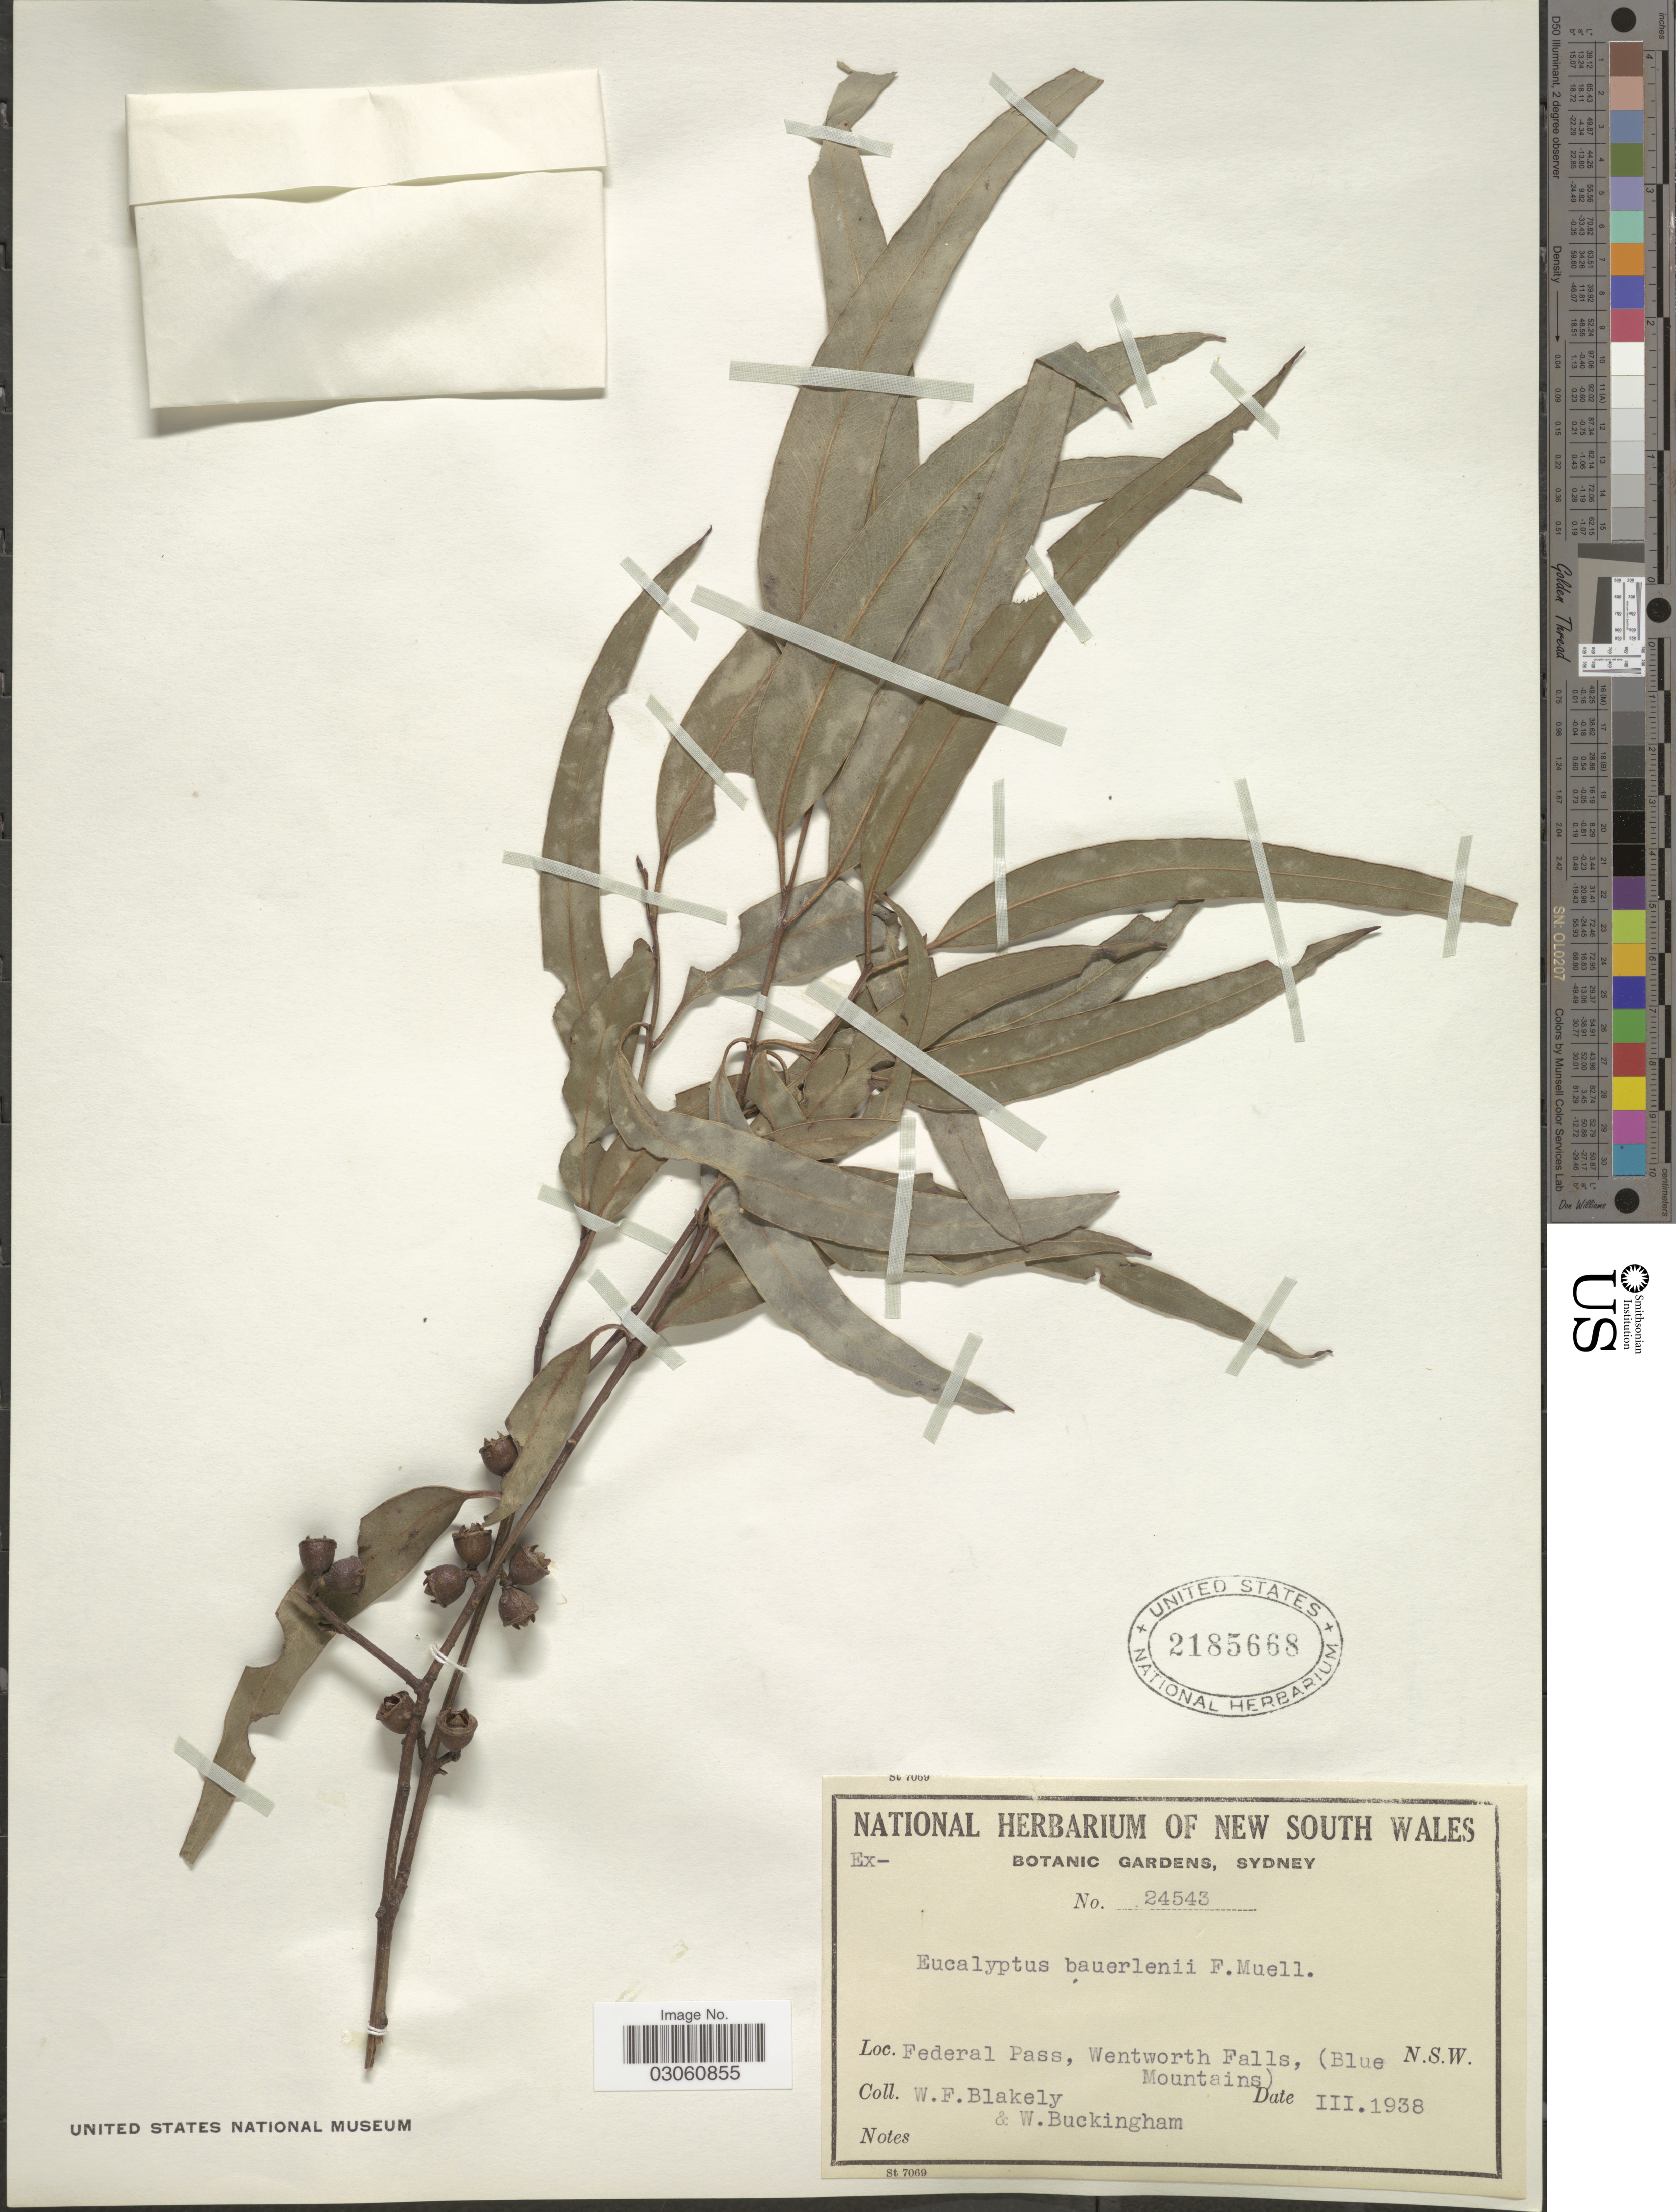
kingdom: Plantae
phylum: Tracheophyta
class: Magnoliopsida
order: Myrtales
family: Myrtaceae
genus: Eucalyptus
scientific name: Eucalyptus bauerlesii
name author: F. Muell.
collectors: W. Blakely & W. Buckingham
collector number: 24543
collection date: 1938-03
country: Australia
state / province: New South Wales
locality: Federal Pass, Wentworth Falls, (Blue Mountains).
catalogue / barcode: US 2185668